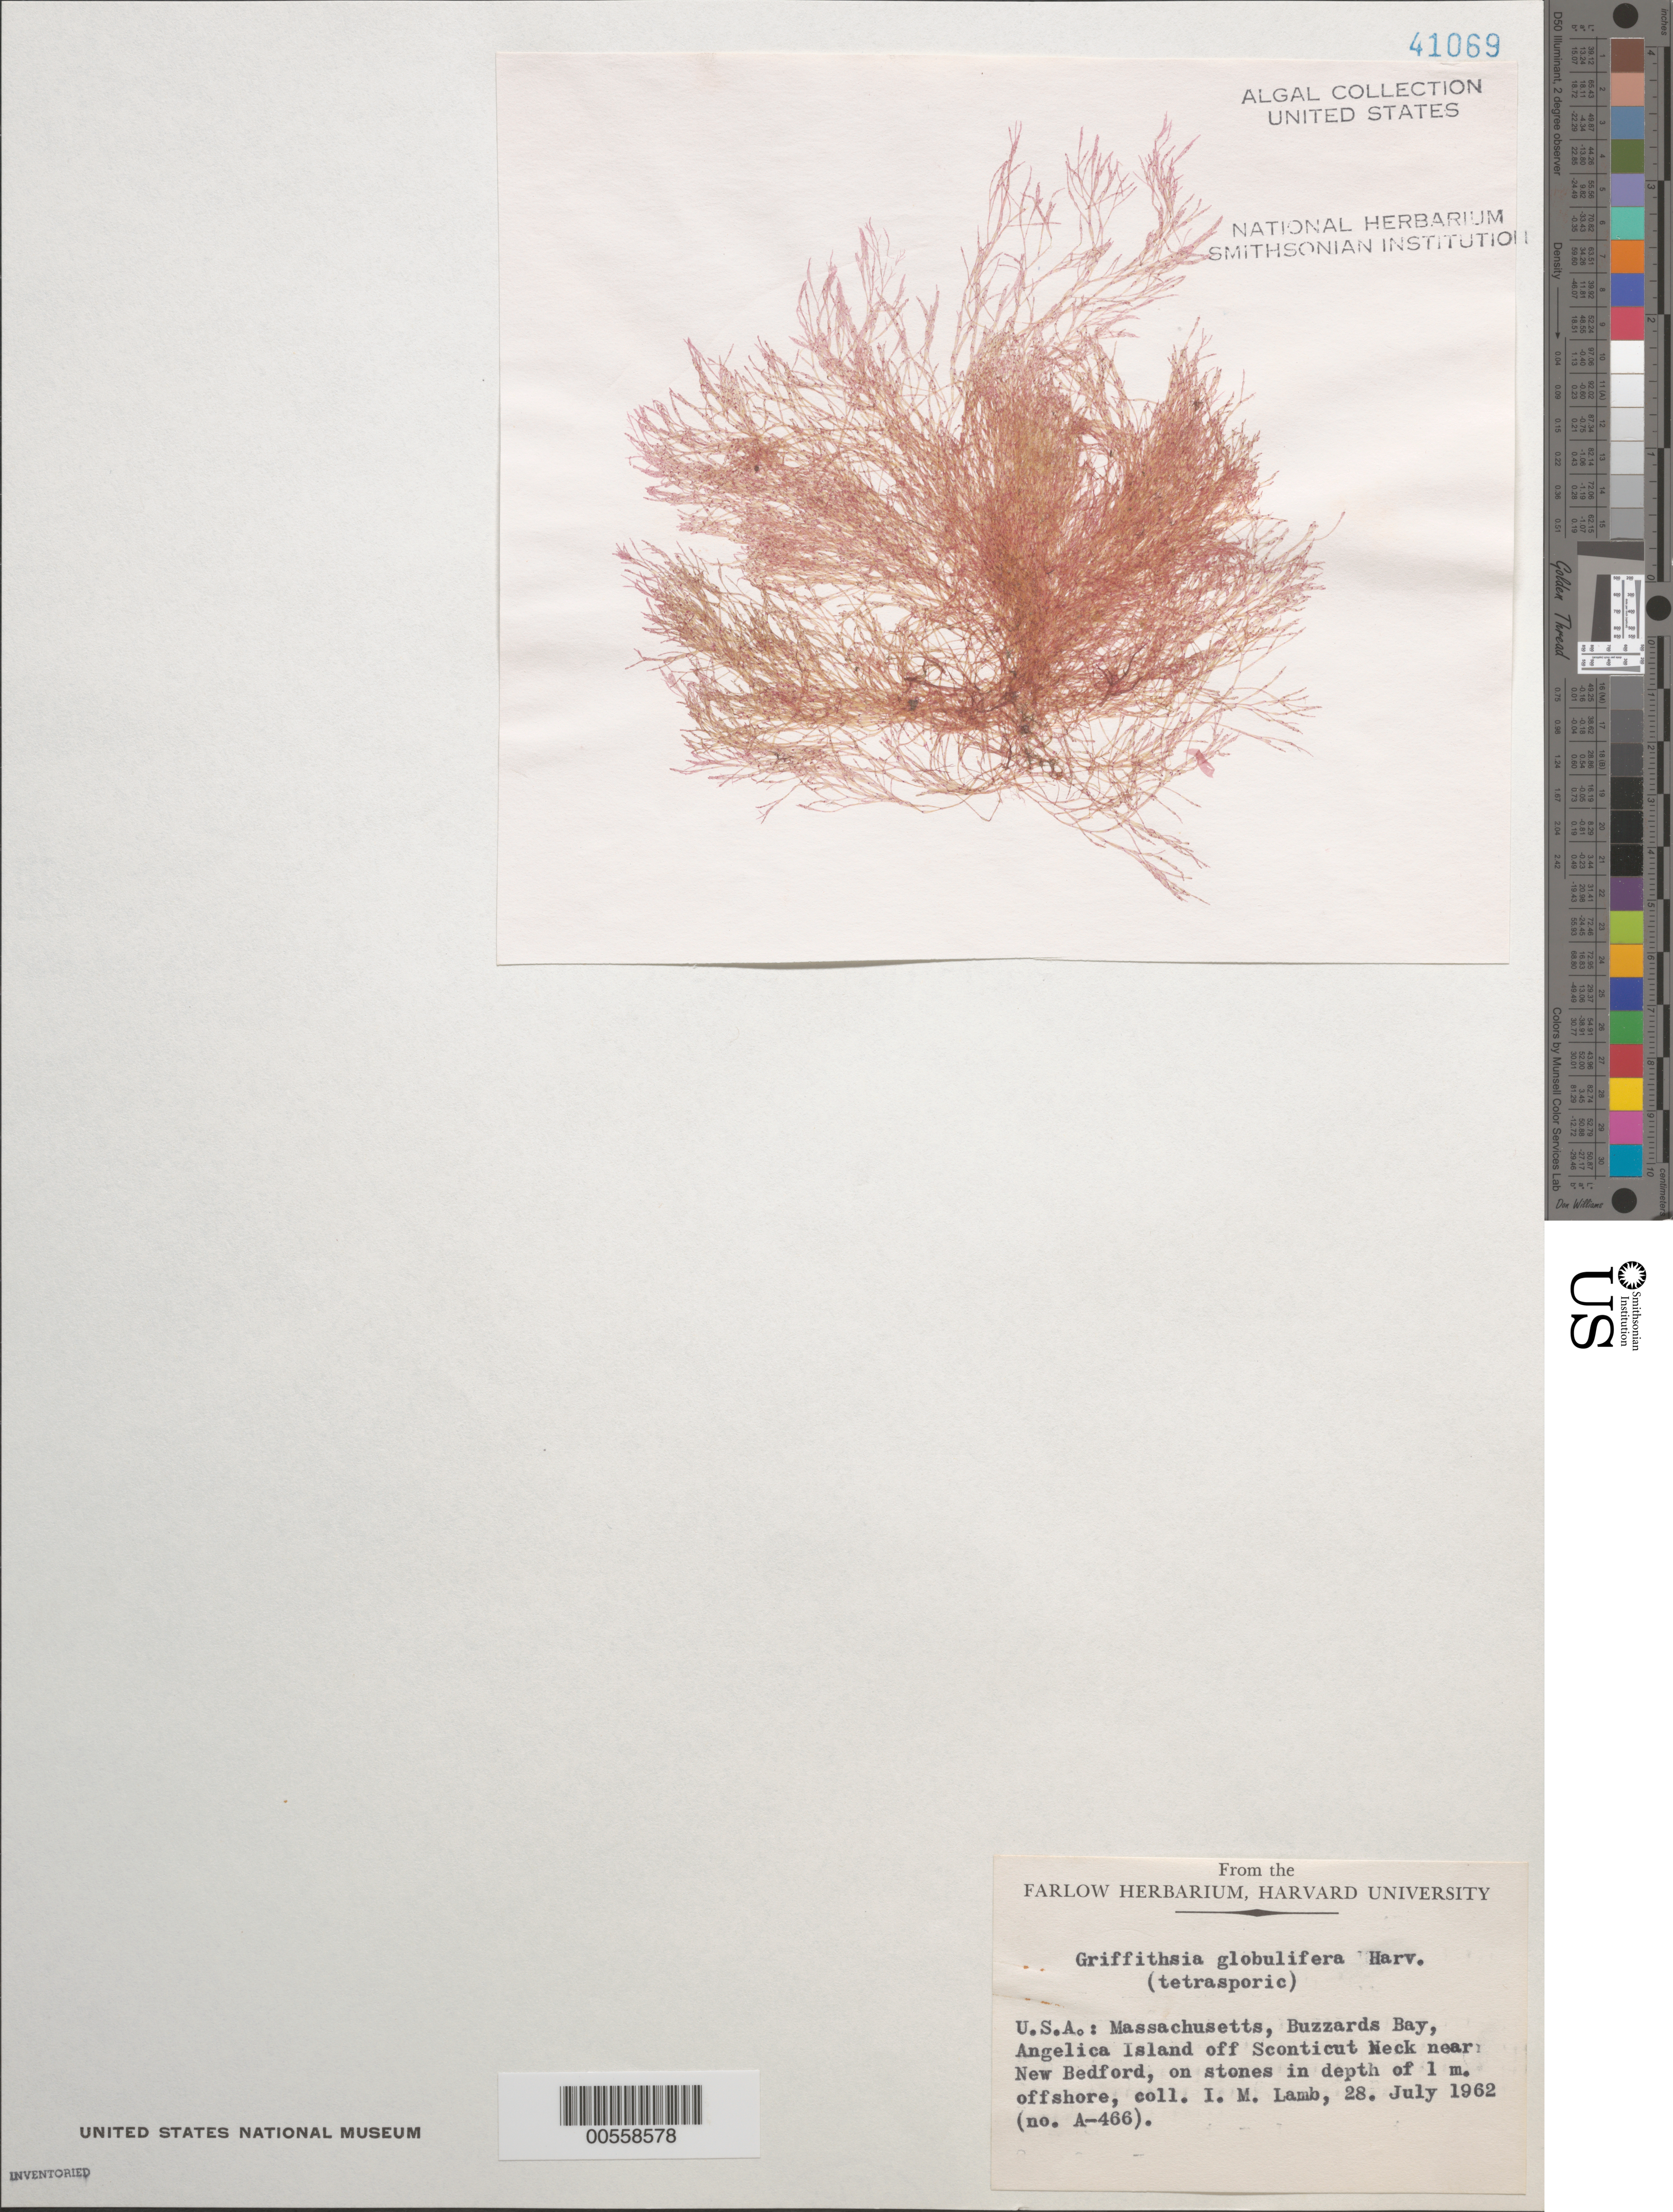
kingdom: Plantae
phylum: Rhodophyta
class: Florideophyceae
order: Ceramiales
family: Wrangeliaceae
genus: Griffithsia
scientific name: Griffithsia globulifera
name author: Harv. ex Kütz.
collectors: I. M. Lamb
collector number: A-466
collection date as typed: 28 Jul 1962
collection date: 1962-07-28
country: United States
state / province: Massachusetts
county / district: Bristol County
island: Angelica Island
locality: Off Sconticut Neck, near New Bedford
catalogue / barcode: US 41069